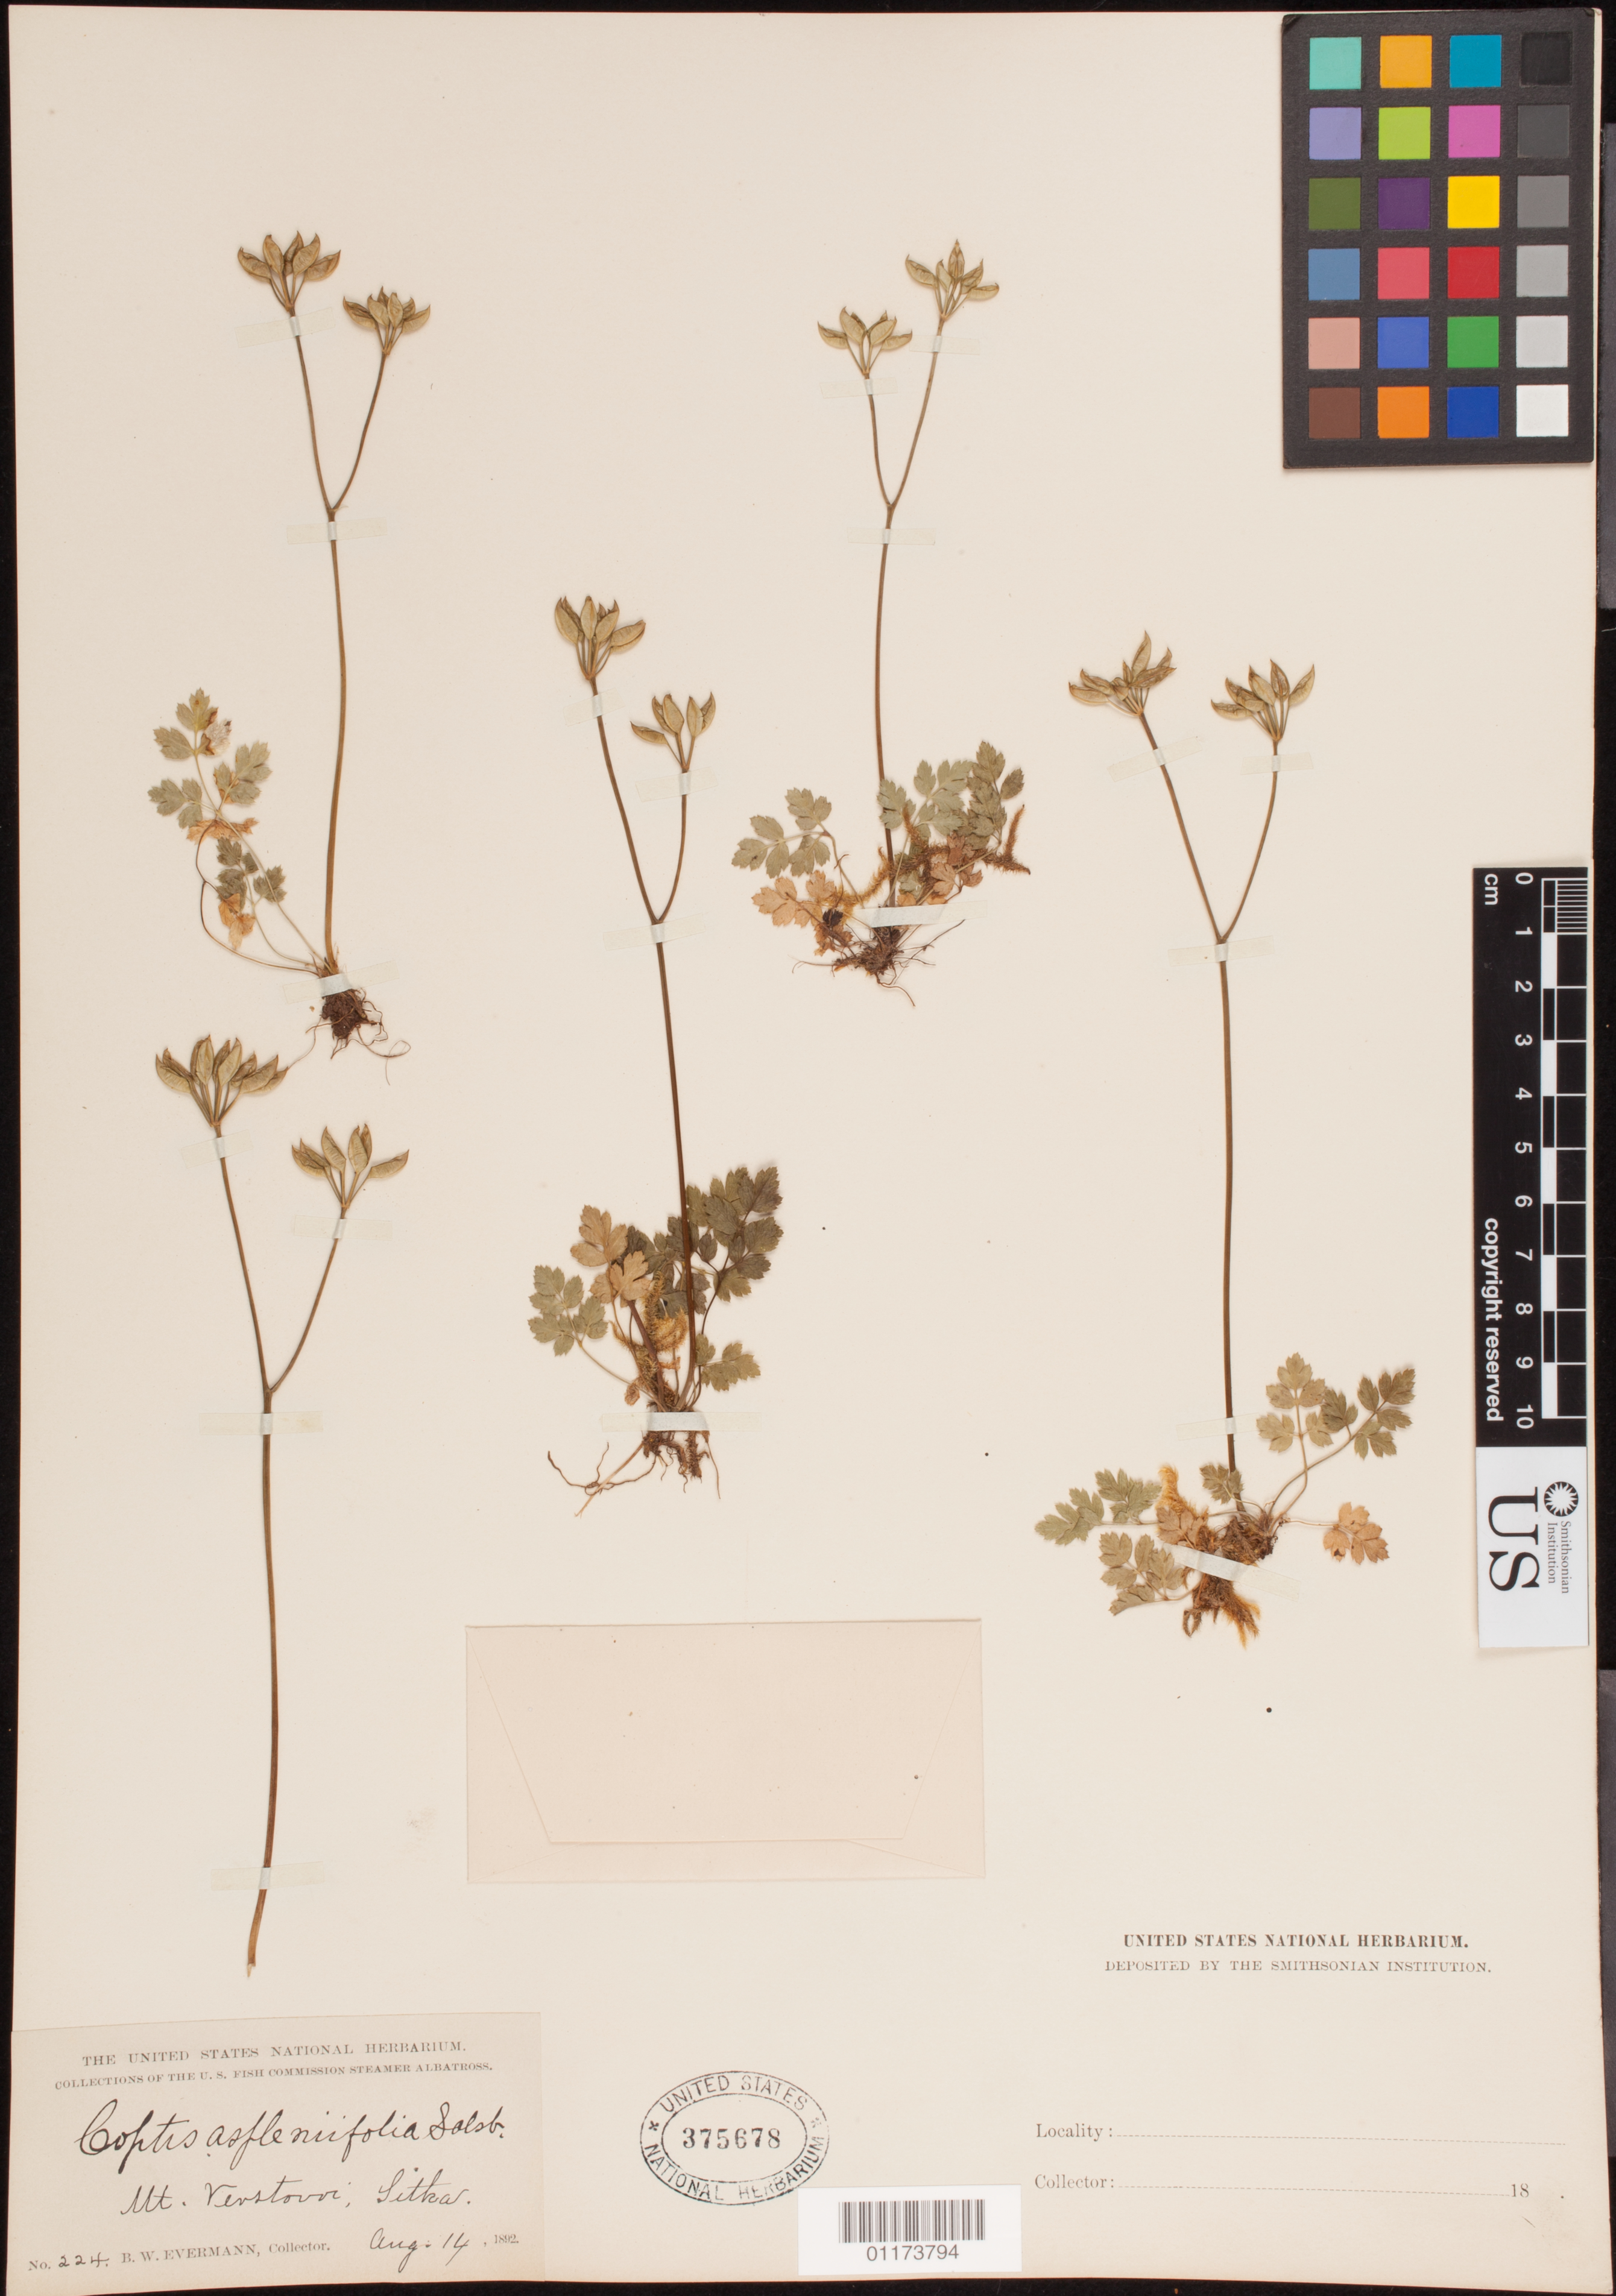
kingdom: Plantae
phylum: Tracheophyta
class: Magnoliopsida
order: Ranunculales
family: Ranunculaceae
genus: Coptis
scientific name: Coptis asplenifolia ined ?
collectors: B. W. Evermann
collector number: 224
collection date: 1892-08-14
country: United States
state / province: Alaska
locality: Mt. Verstovoi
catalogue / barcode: US 375678